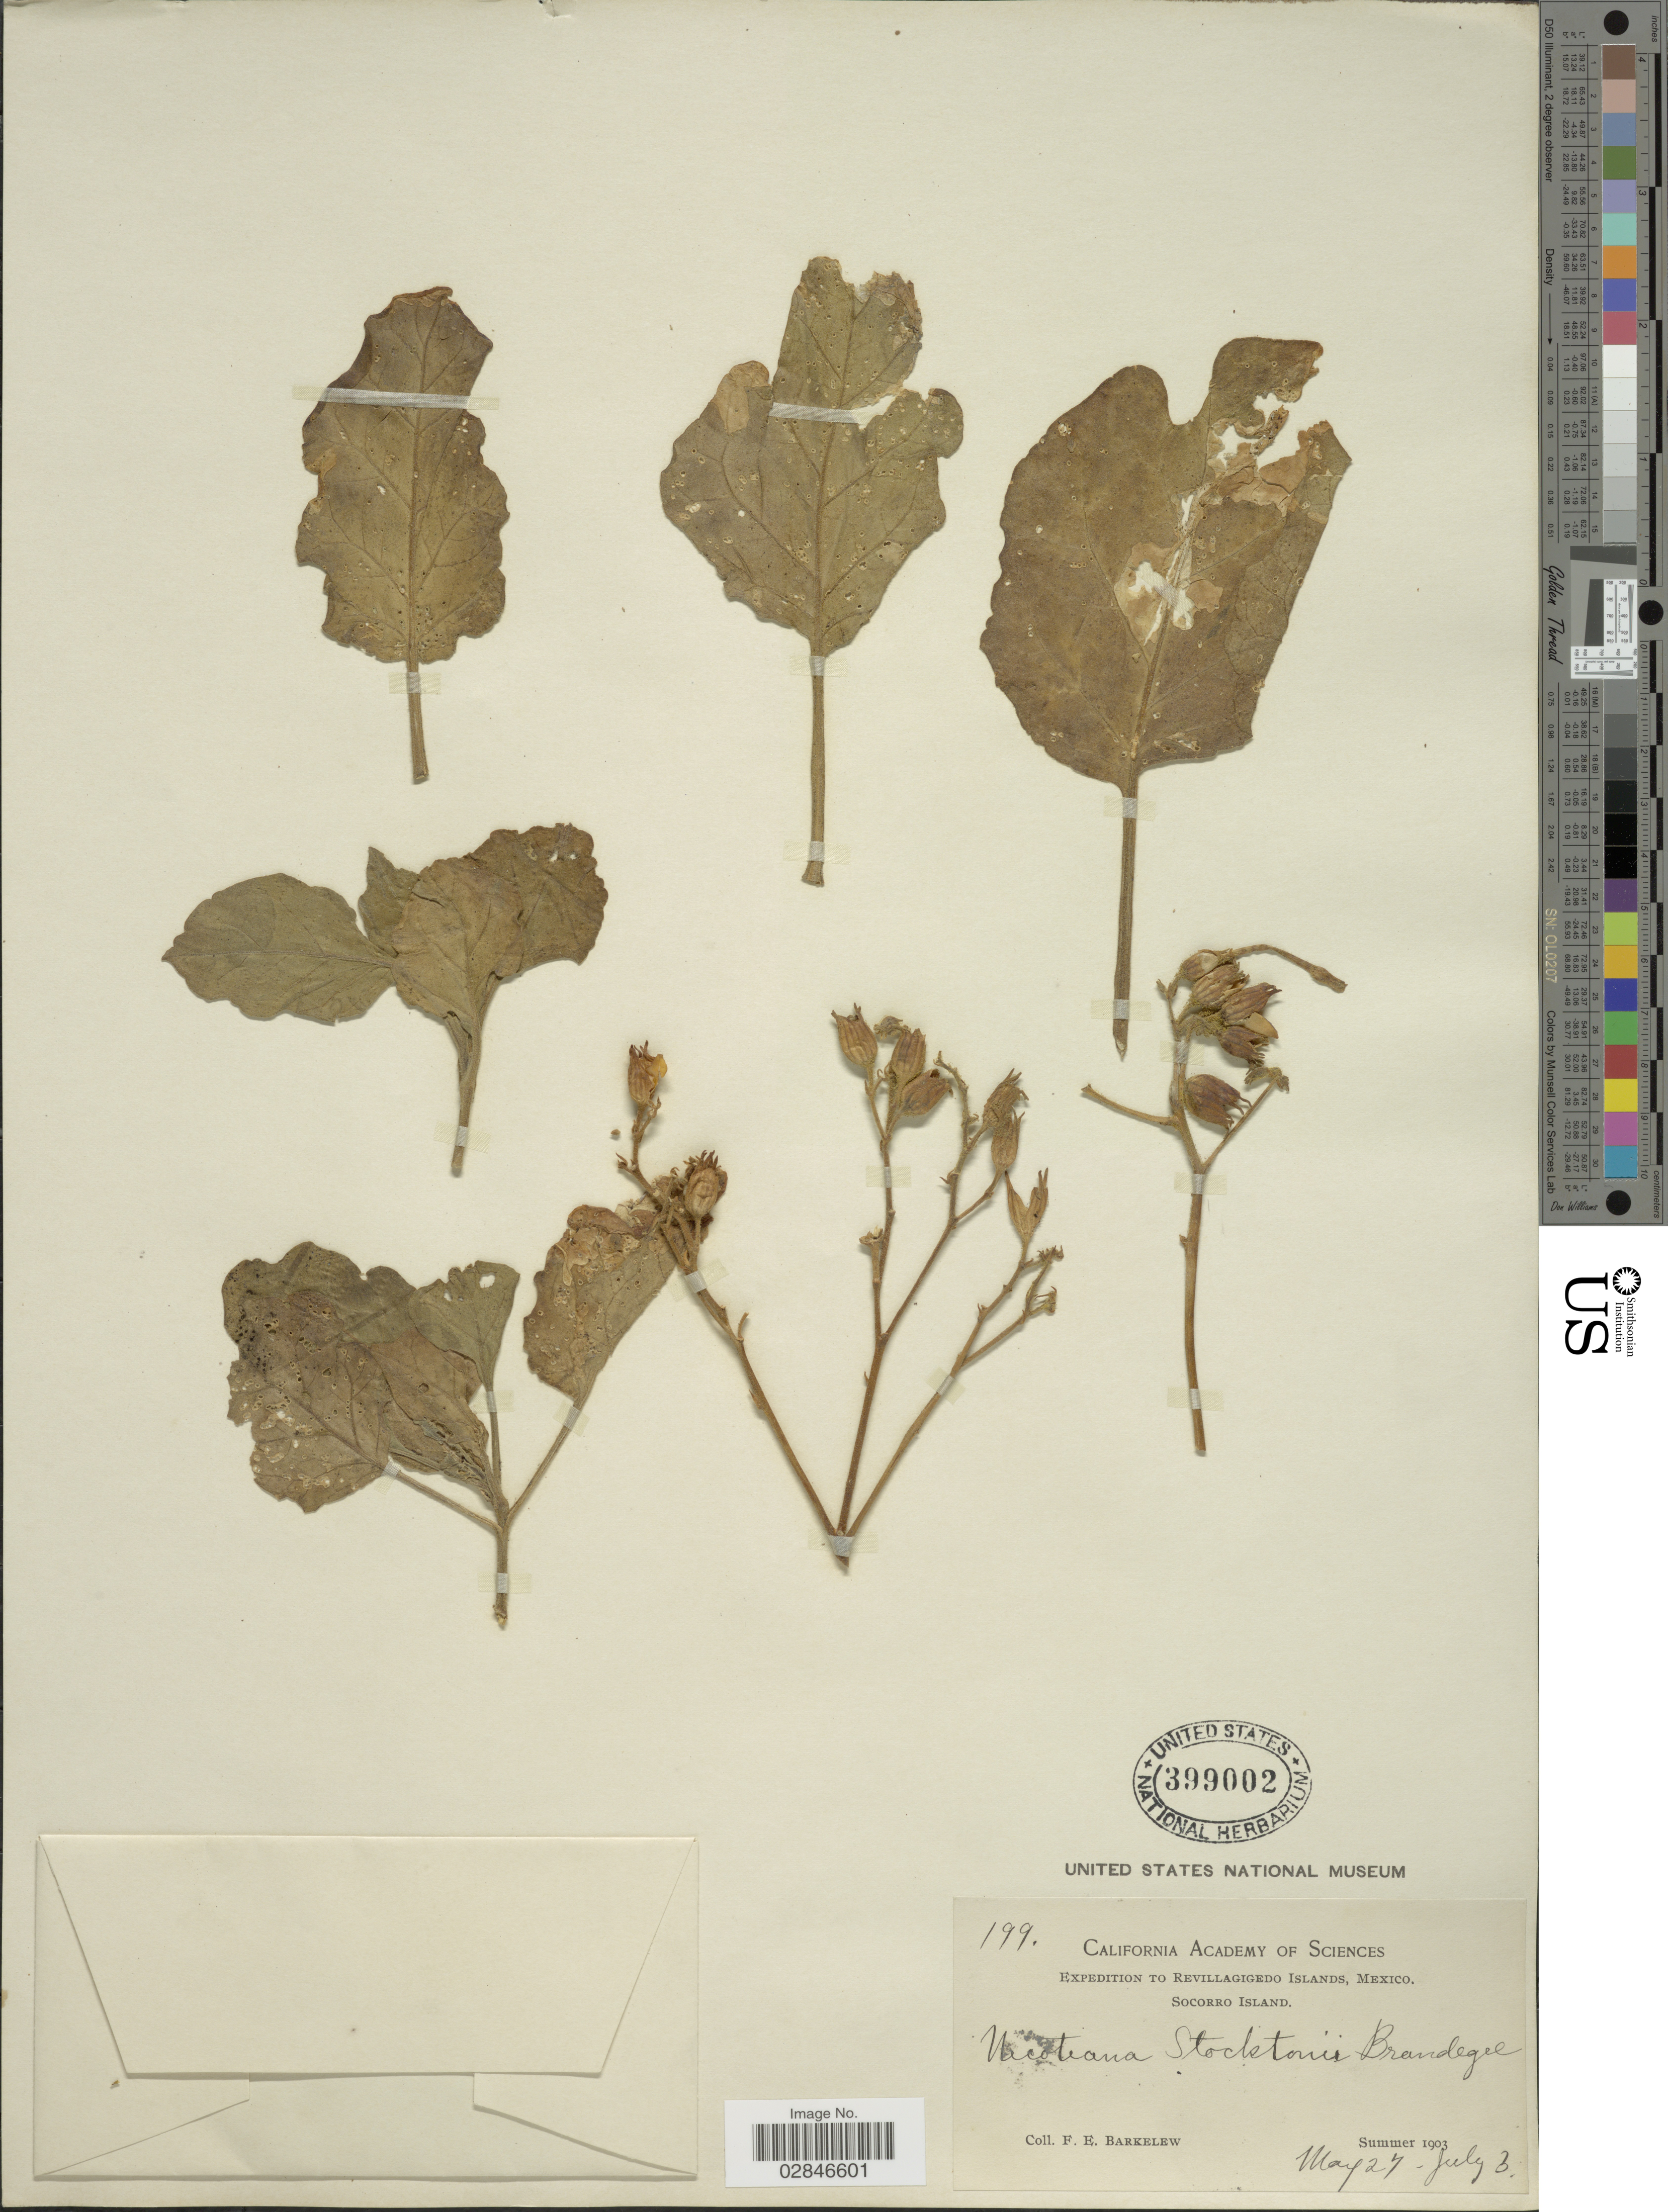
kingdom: Plantae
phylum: Tracheophyta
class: Magnoliopsida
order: Solanales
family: Solanaceae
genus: Nicotiana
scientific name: Nicotiana stocktoni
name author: Brandegee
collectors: F. Barkelew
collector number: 199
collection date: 1903-05-27/1903-07-03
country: Mexico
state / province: Colima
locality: To Revillagigedo Islands, Socorro Islands.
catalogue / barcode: US 399002